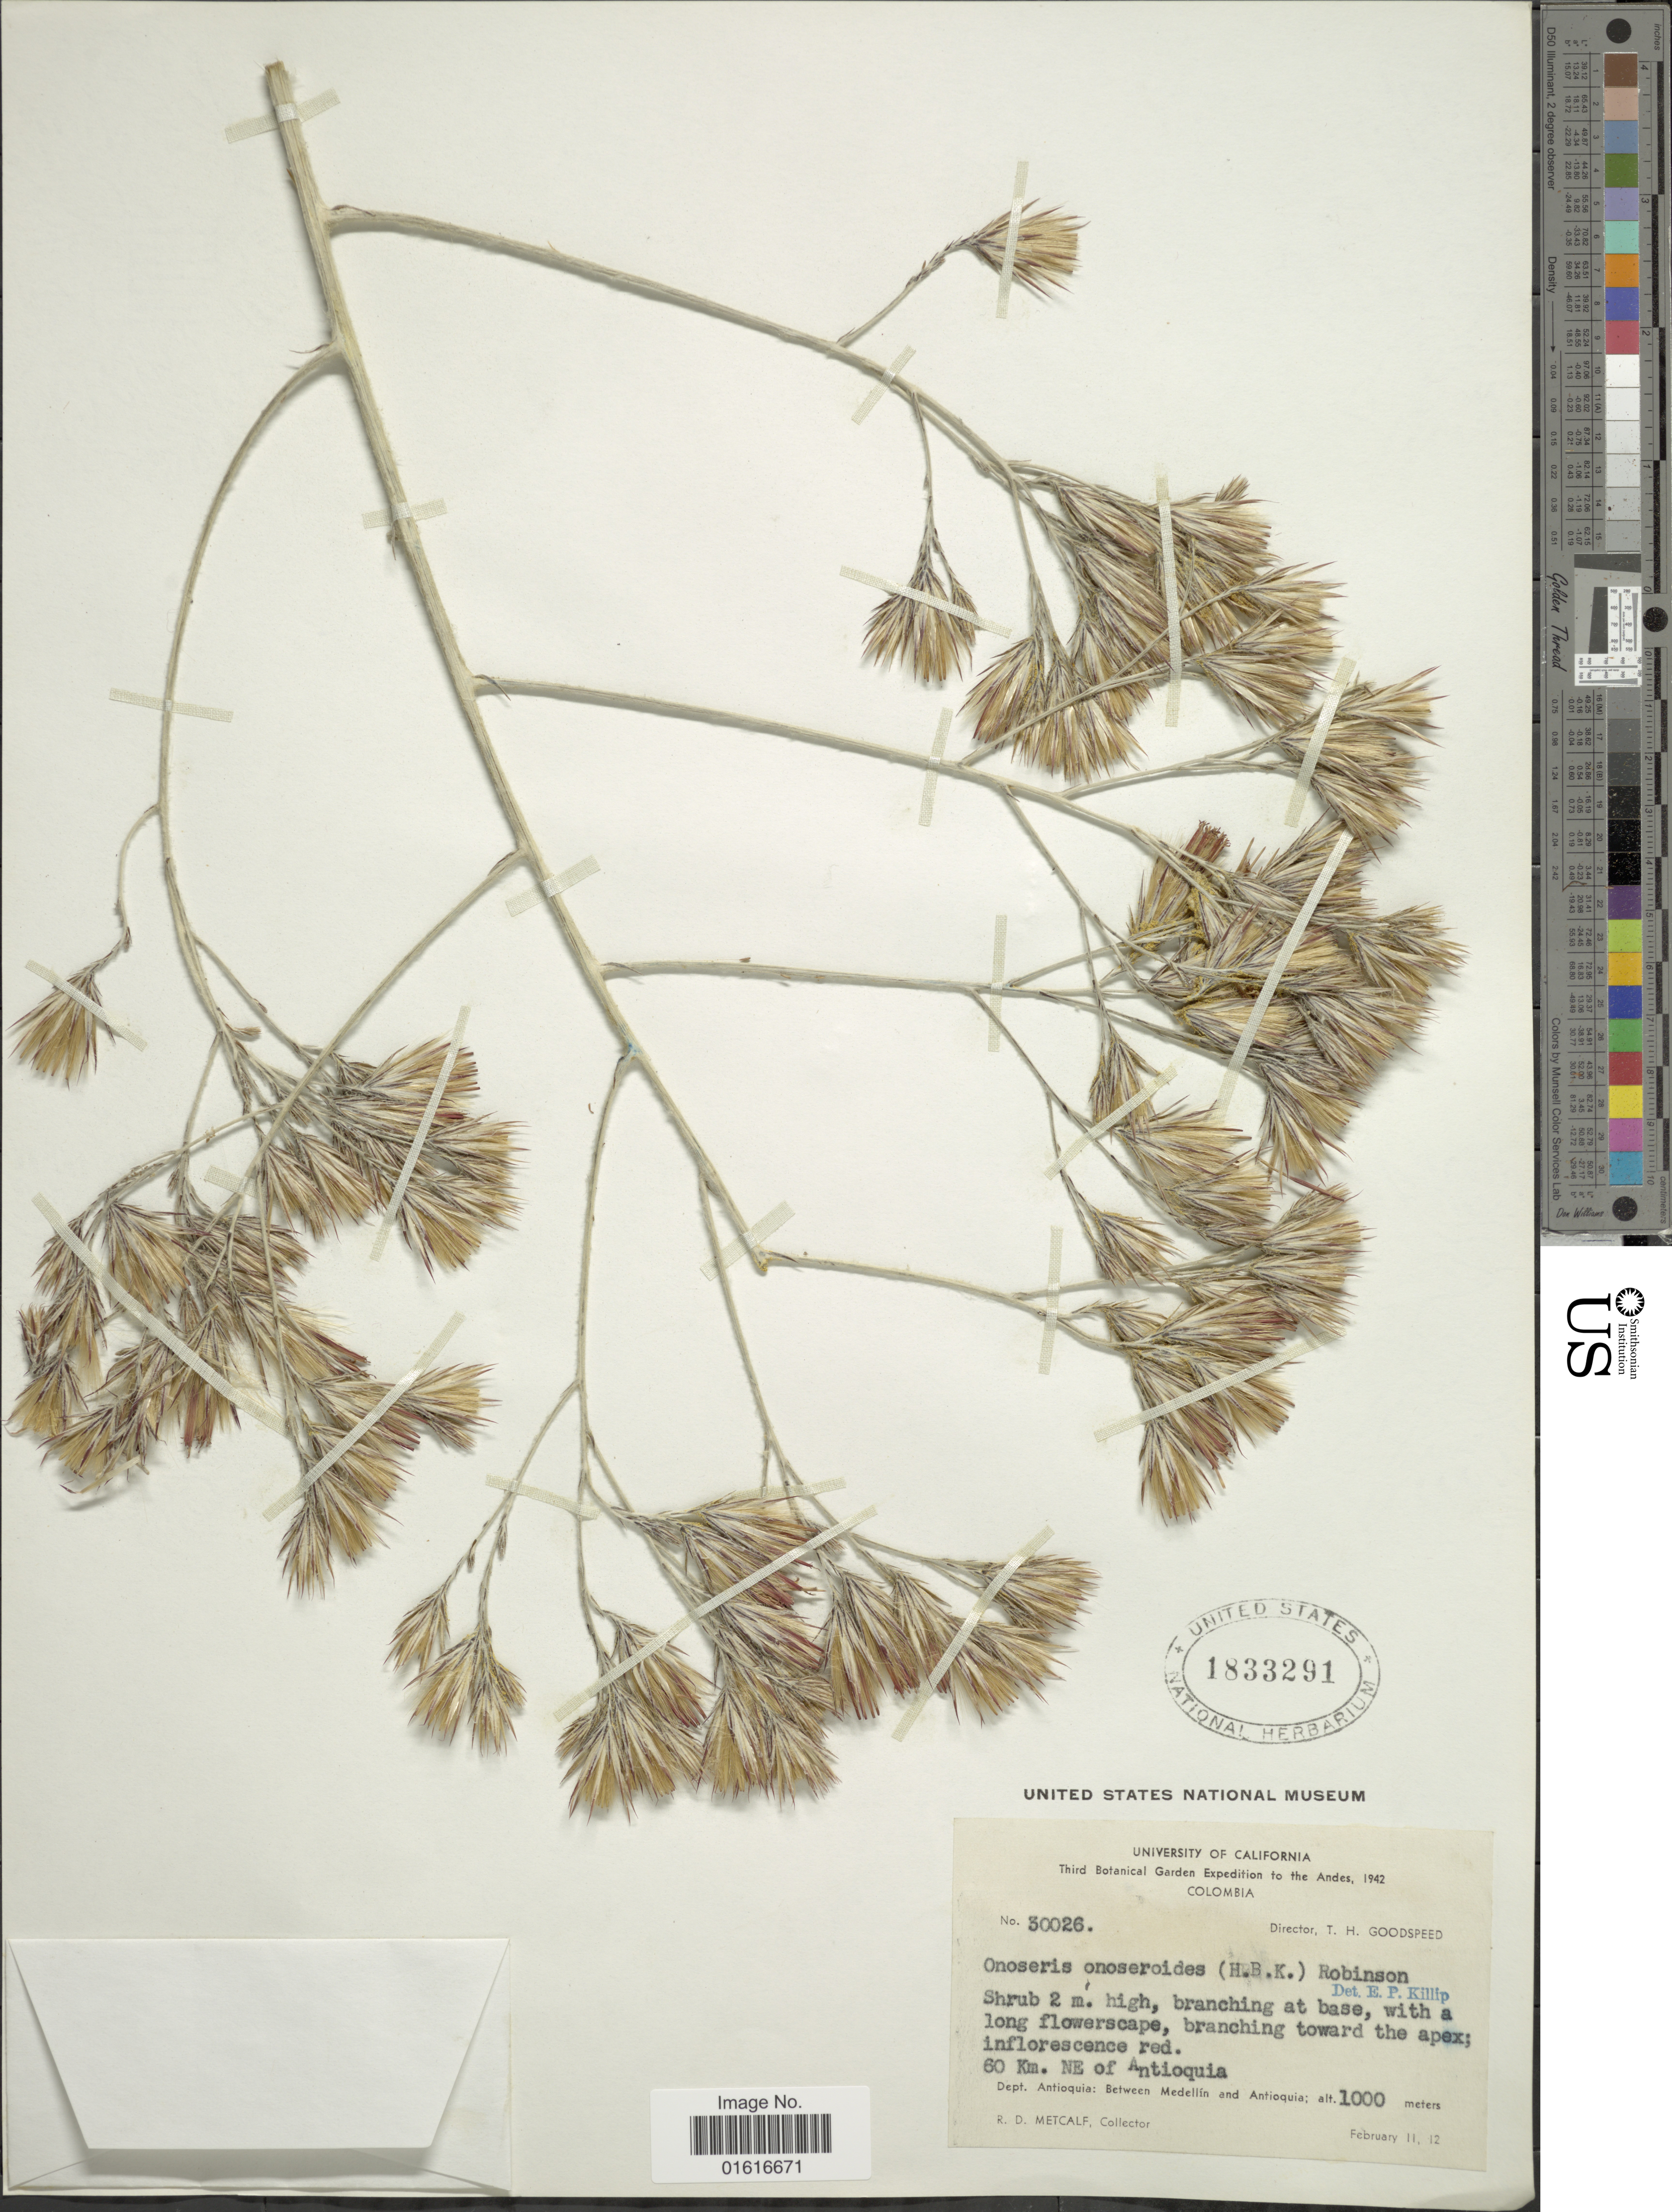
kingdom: Plantae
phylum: Tracheophyta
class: Magnoliopsida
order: Asterales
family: Asteraceae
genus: Onoseris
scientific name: Onoseris onoseroides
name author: (Kunth) B.L. Rob.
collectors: R. D. Metcalf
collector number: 30026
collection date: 1942-02-11/1942-02-12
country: Colombia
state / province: Antioquia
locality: The Andes, 60 km NE of Antioquia, Between Medelin and Antioquia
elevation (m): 1000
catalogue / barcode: US 1833291